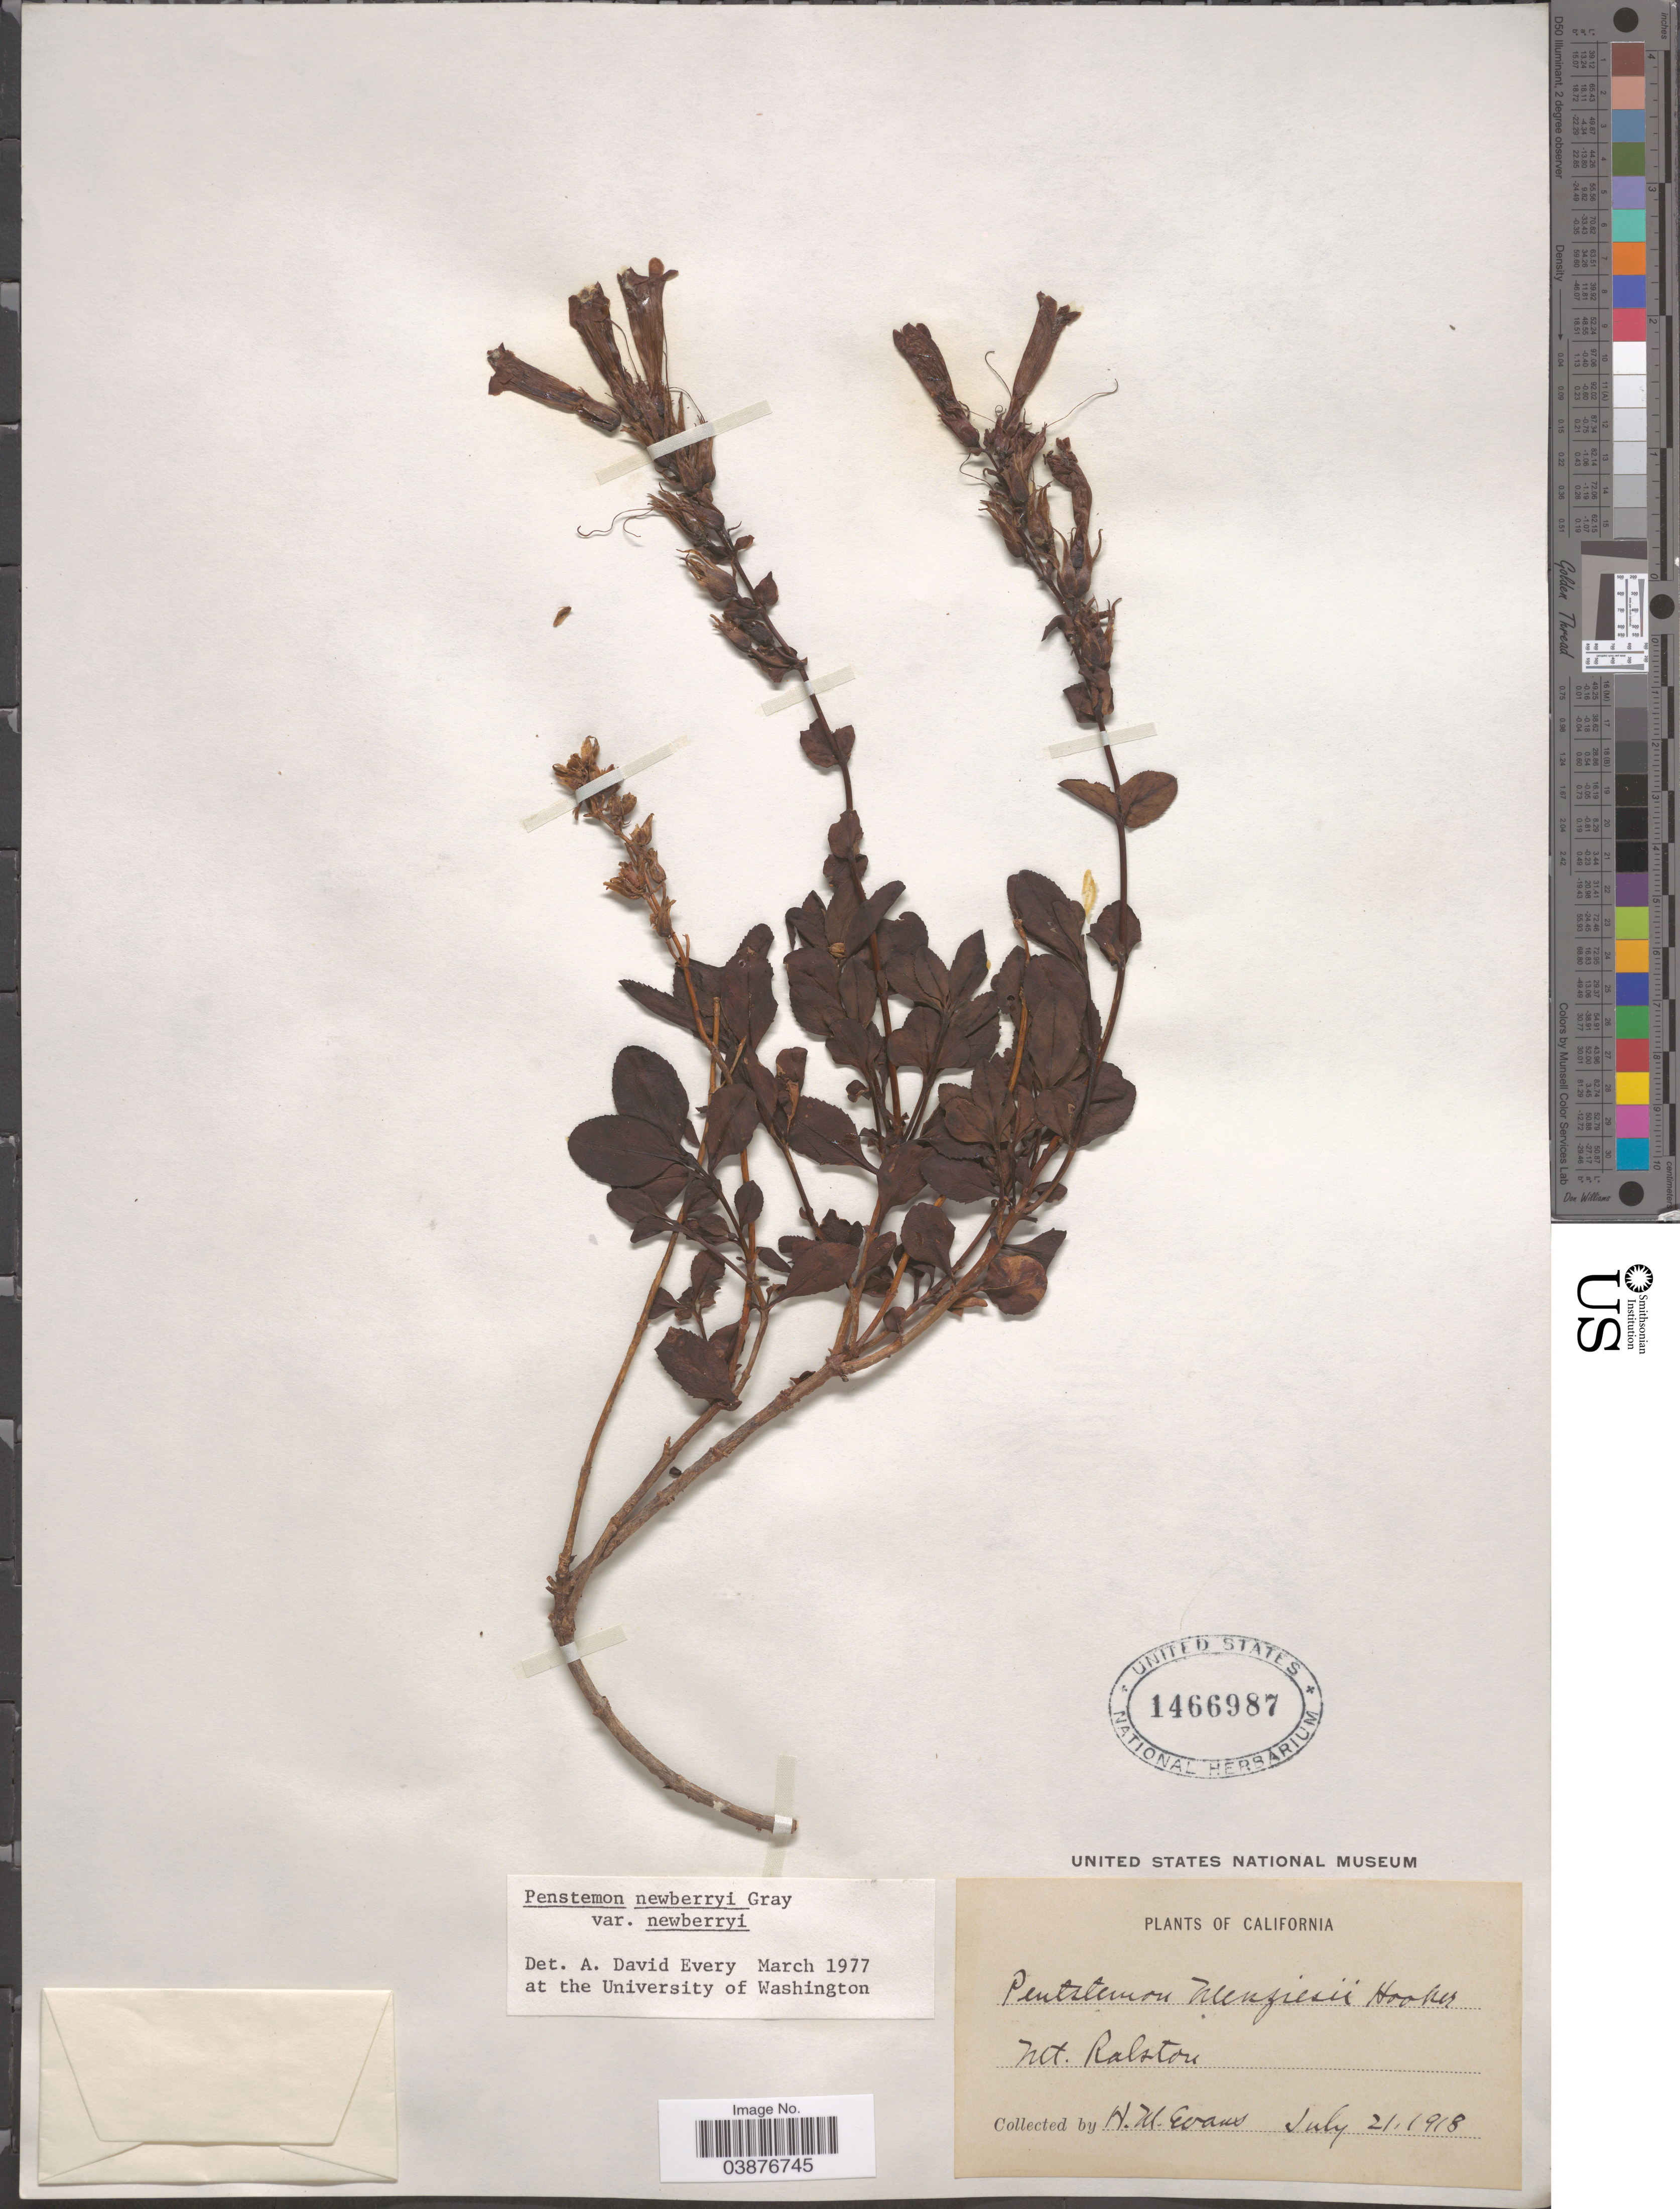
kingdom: Plantae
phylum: Tracheophyta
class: Magnoliopsida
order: Lamiales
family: Plantaginaceae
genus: Penstemon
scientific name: Penstemon newberryi var. newberryi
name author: A. Gray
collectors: H. Evans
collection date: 1918-07-21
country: United States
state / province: California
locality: Mt. Ralston.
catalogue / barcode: US 1466987